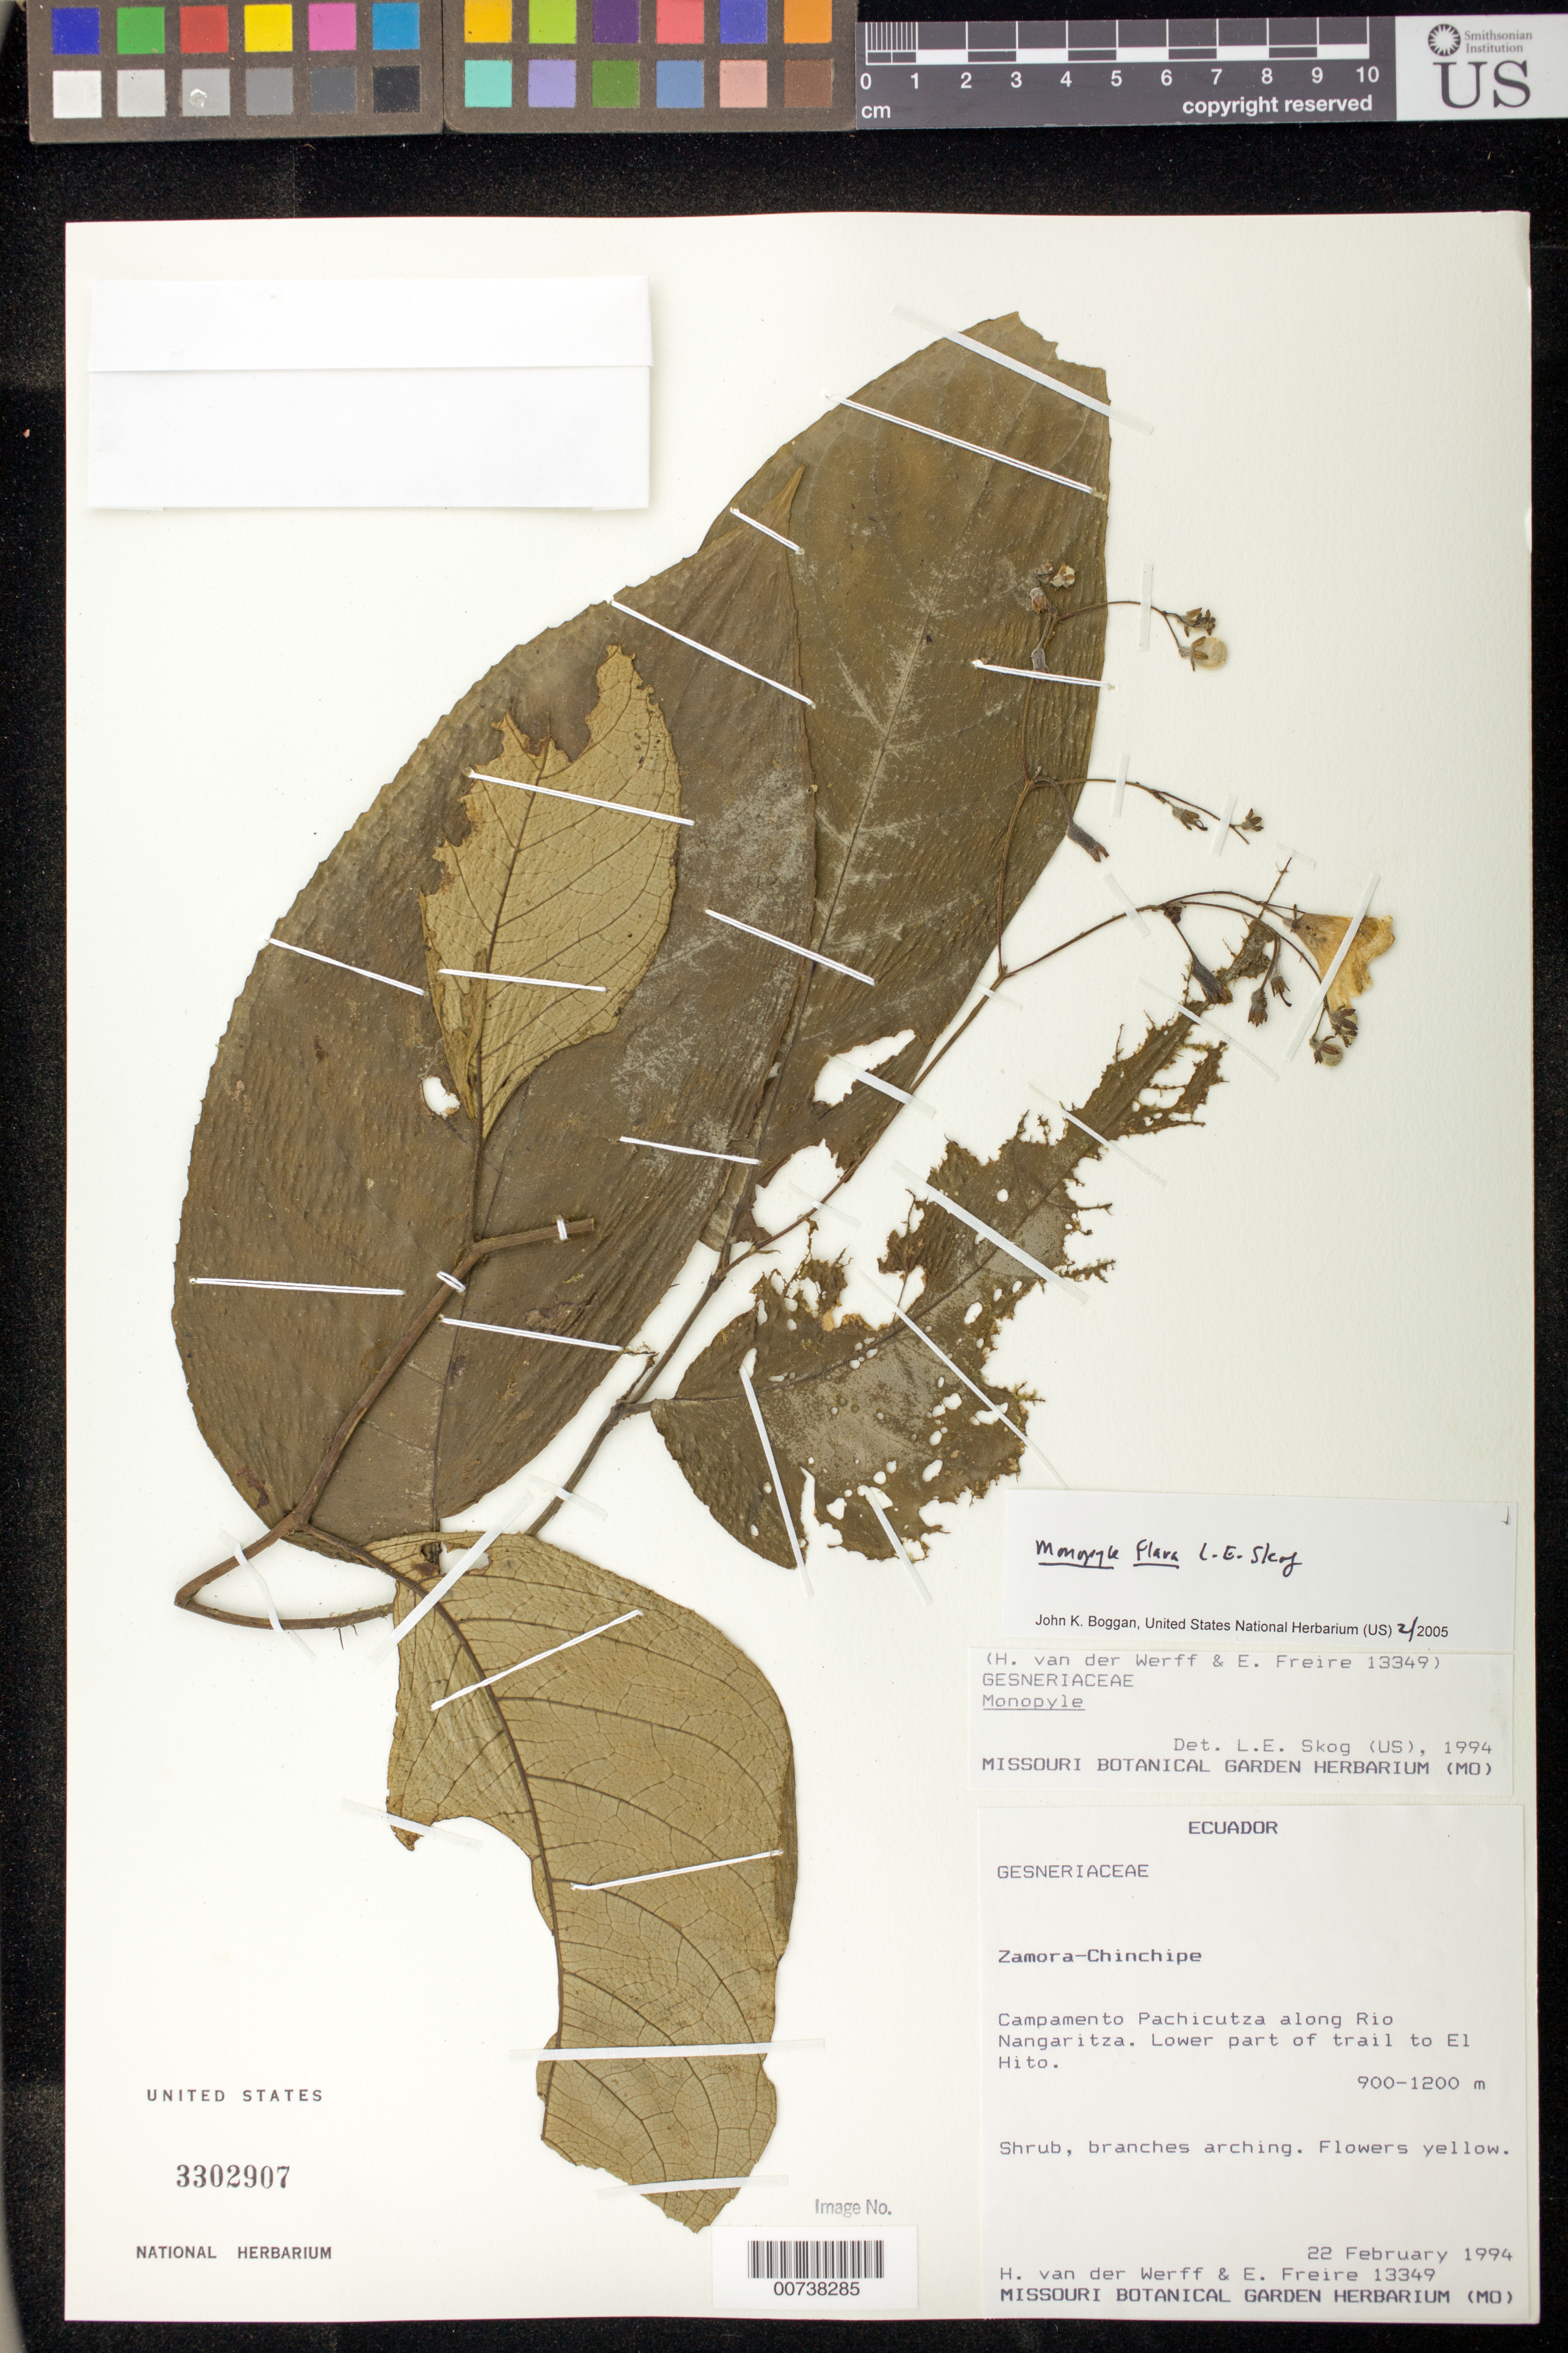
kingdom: Plantae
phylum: Tracheophyta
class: Magnoliopsida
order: Lamiales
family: Gesneriaceae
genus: Monopyle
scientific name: Monopyle flava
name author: L.E. Skog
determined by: Boggan, J. K., (US), NMNH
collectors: H. van der Werff & E. Freire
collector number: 13349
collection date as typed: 22 Feb 1994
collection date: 1994-02-22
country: Ecuador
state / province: Zamora-Chinchipe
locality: Campamento Pachicutza, along Río Nangaritza. Lower part of trail to El Hito.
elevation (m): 900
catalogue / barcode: US 3302907